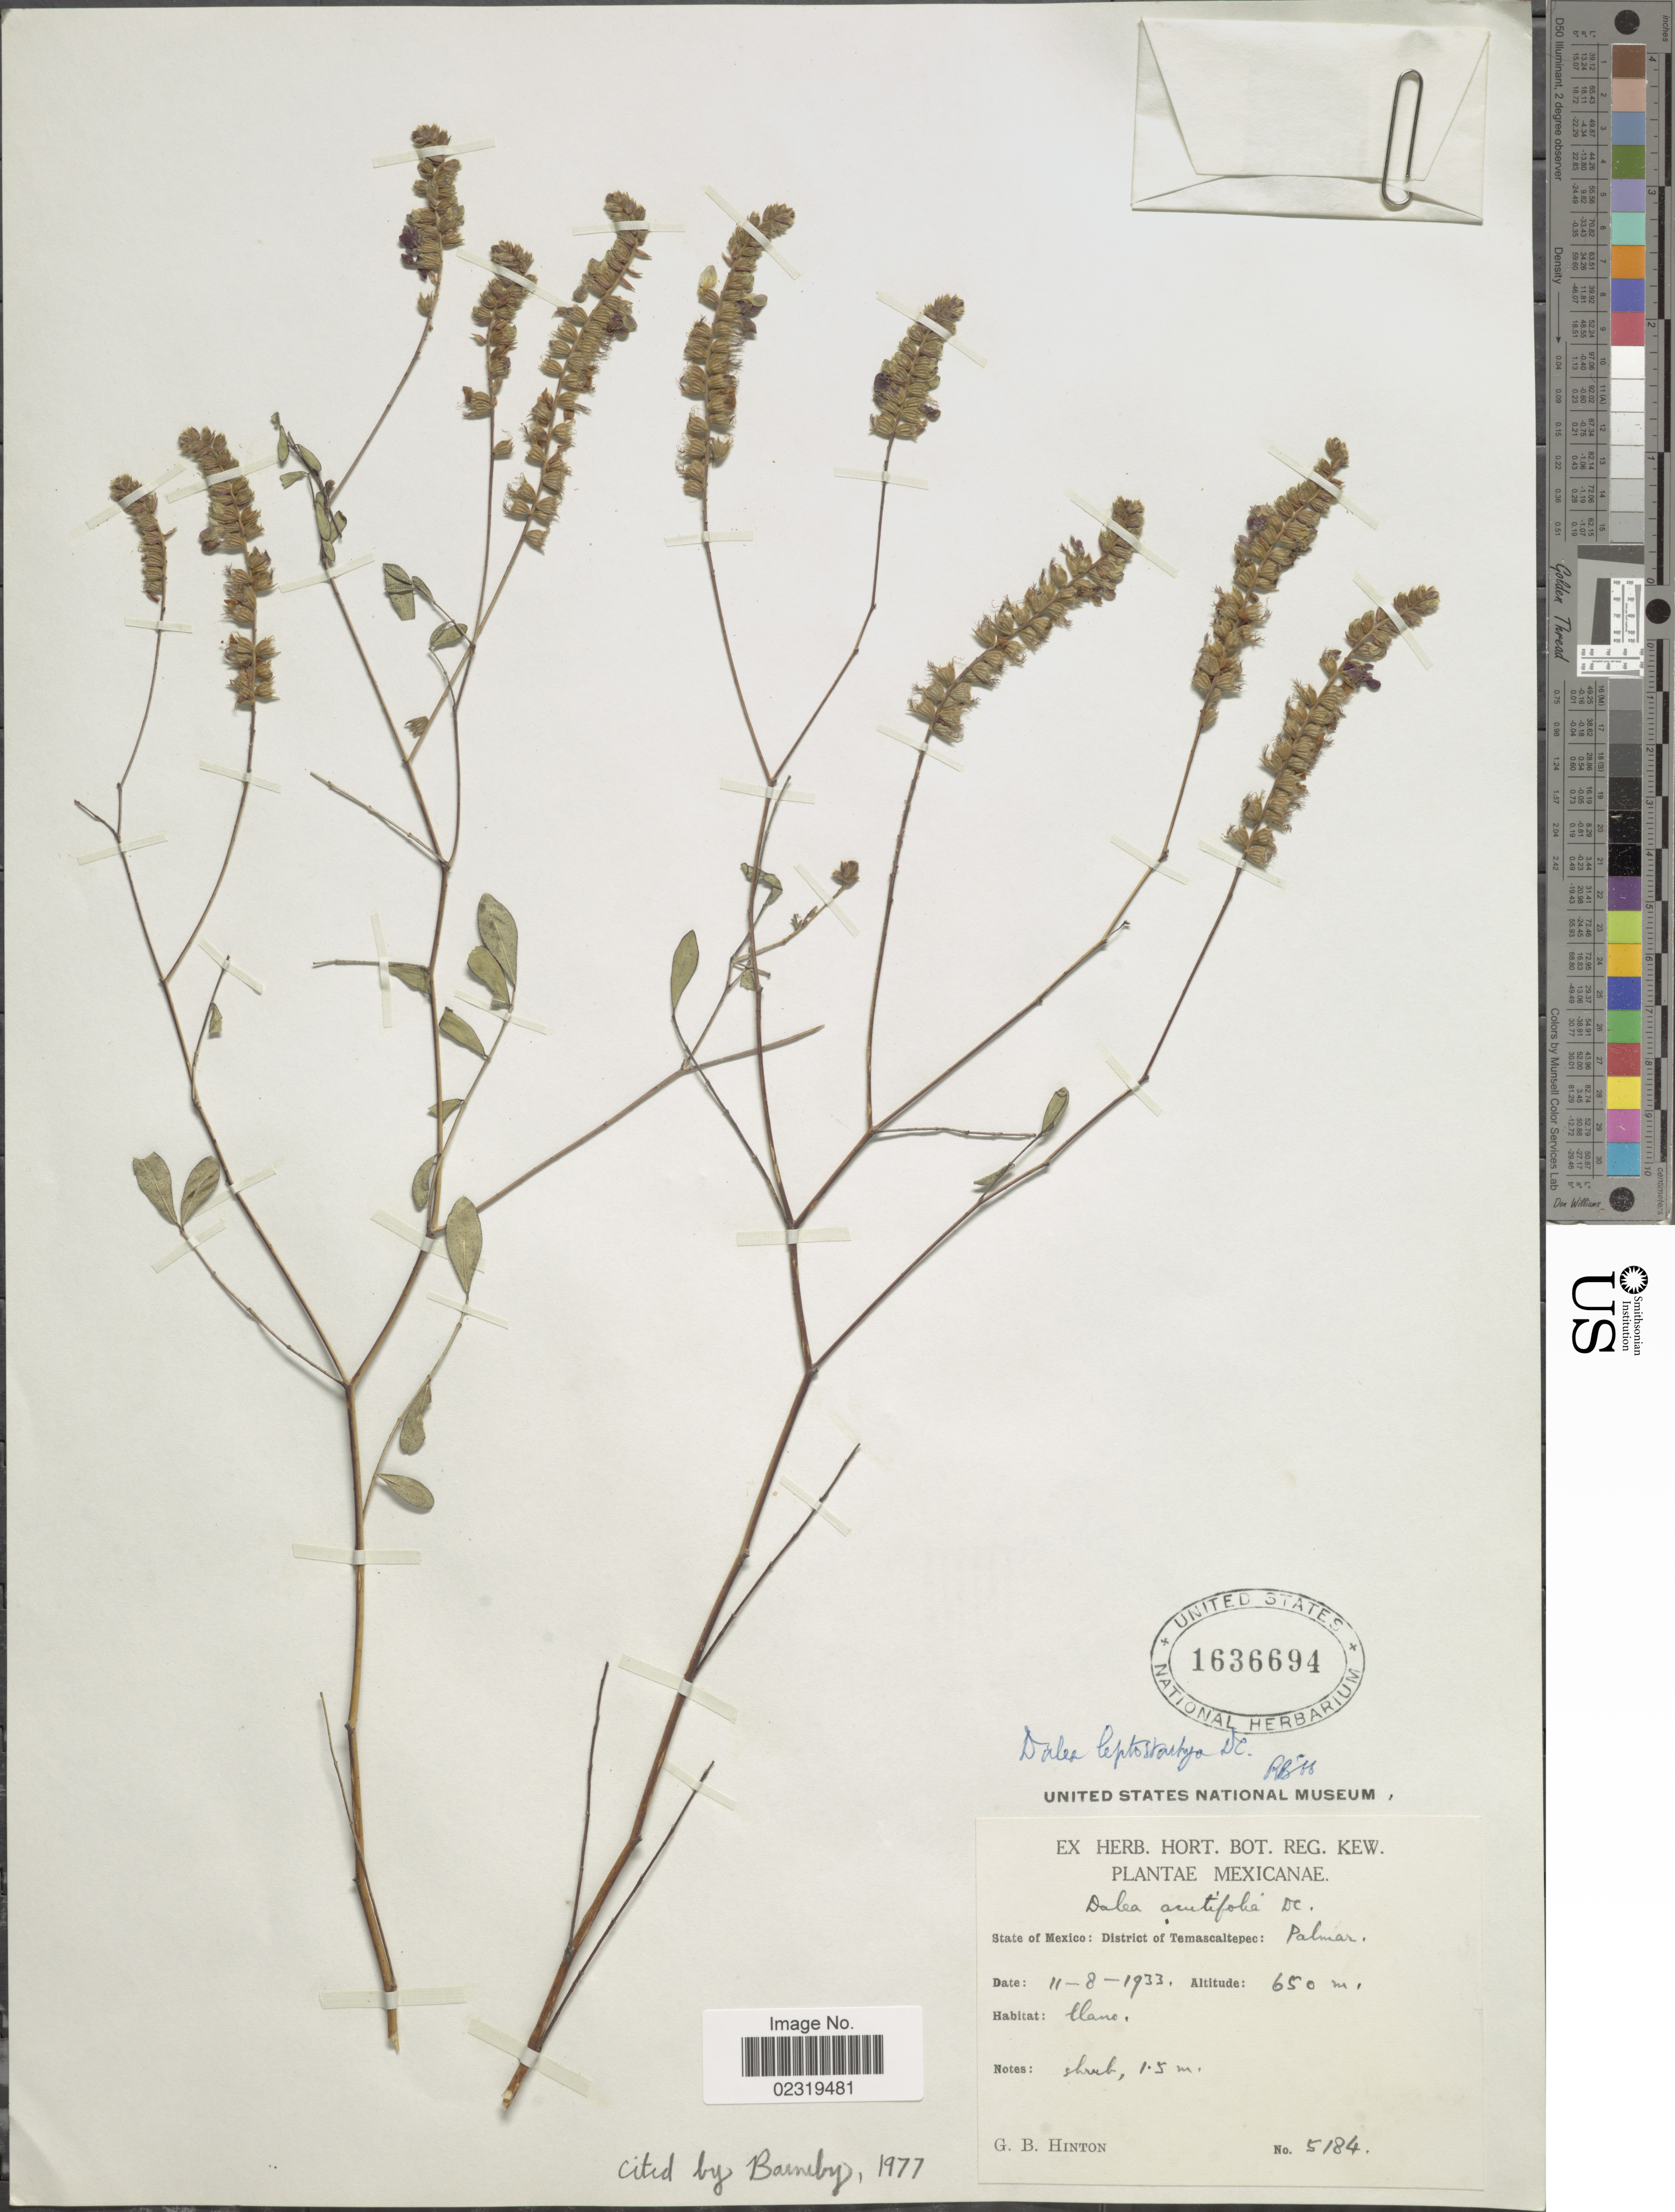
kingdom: Plantae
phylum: Tracheophyta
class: Magnoliopsida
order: Fabales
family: Fabaceae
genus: Dalea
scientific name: Dalea leptostachya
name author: DC.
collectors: G. B. Hinton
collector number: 5184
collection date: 1933-11-08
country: Mexico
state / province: México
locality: District of Temascaltepec: Palmar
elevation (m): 650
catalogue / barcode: US 1636694